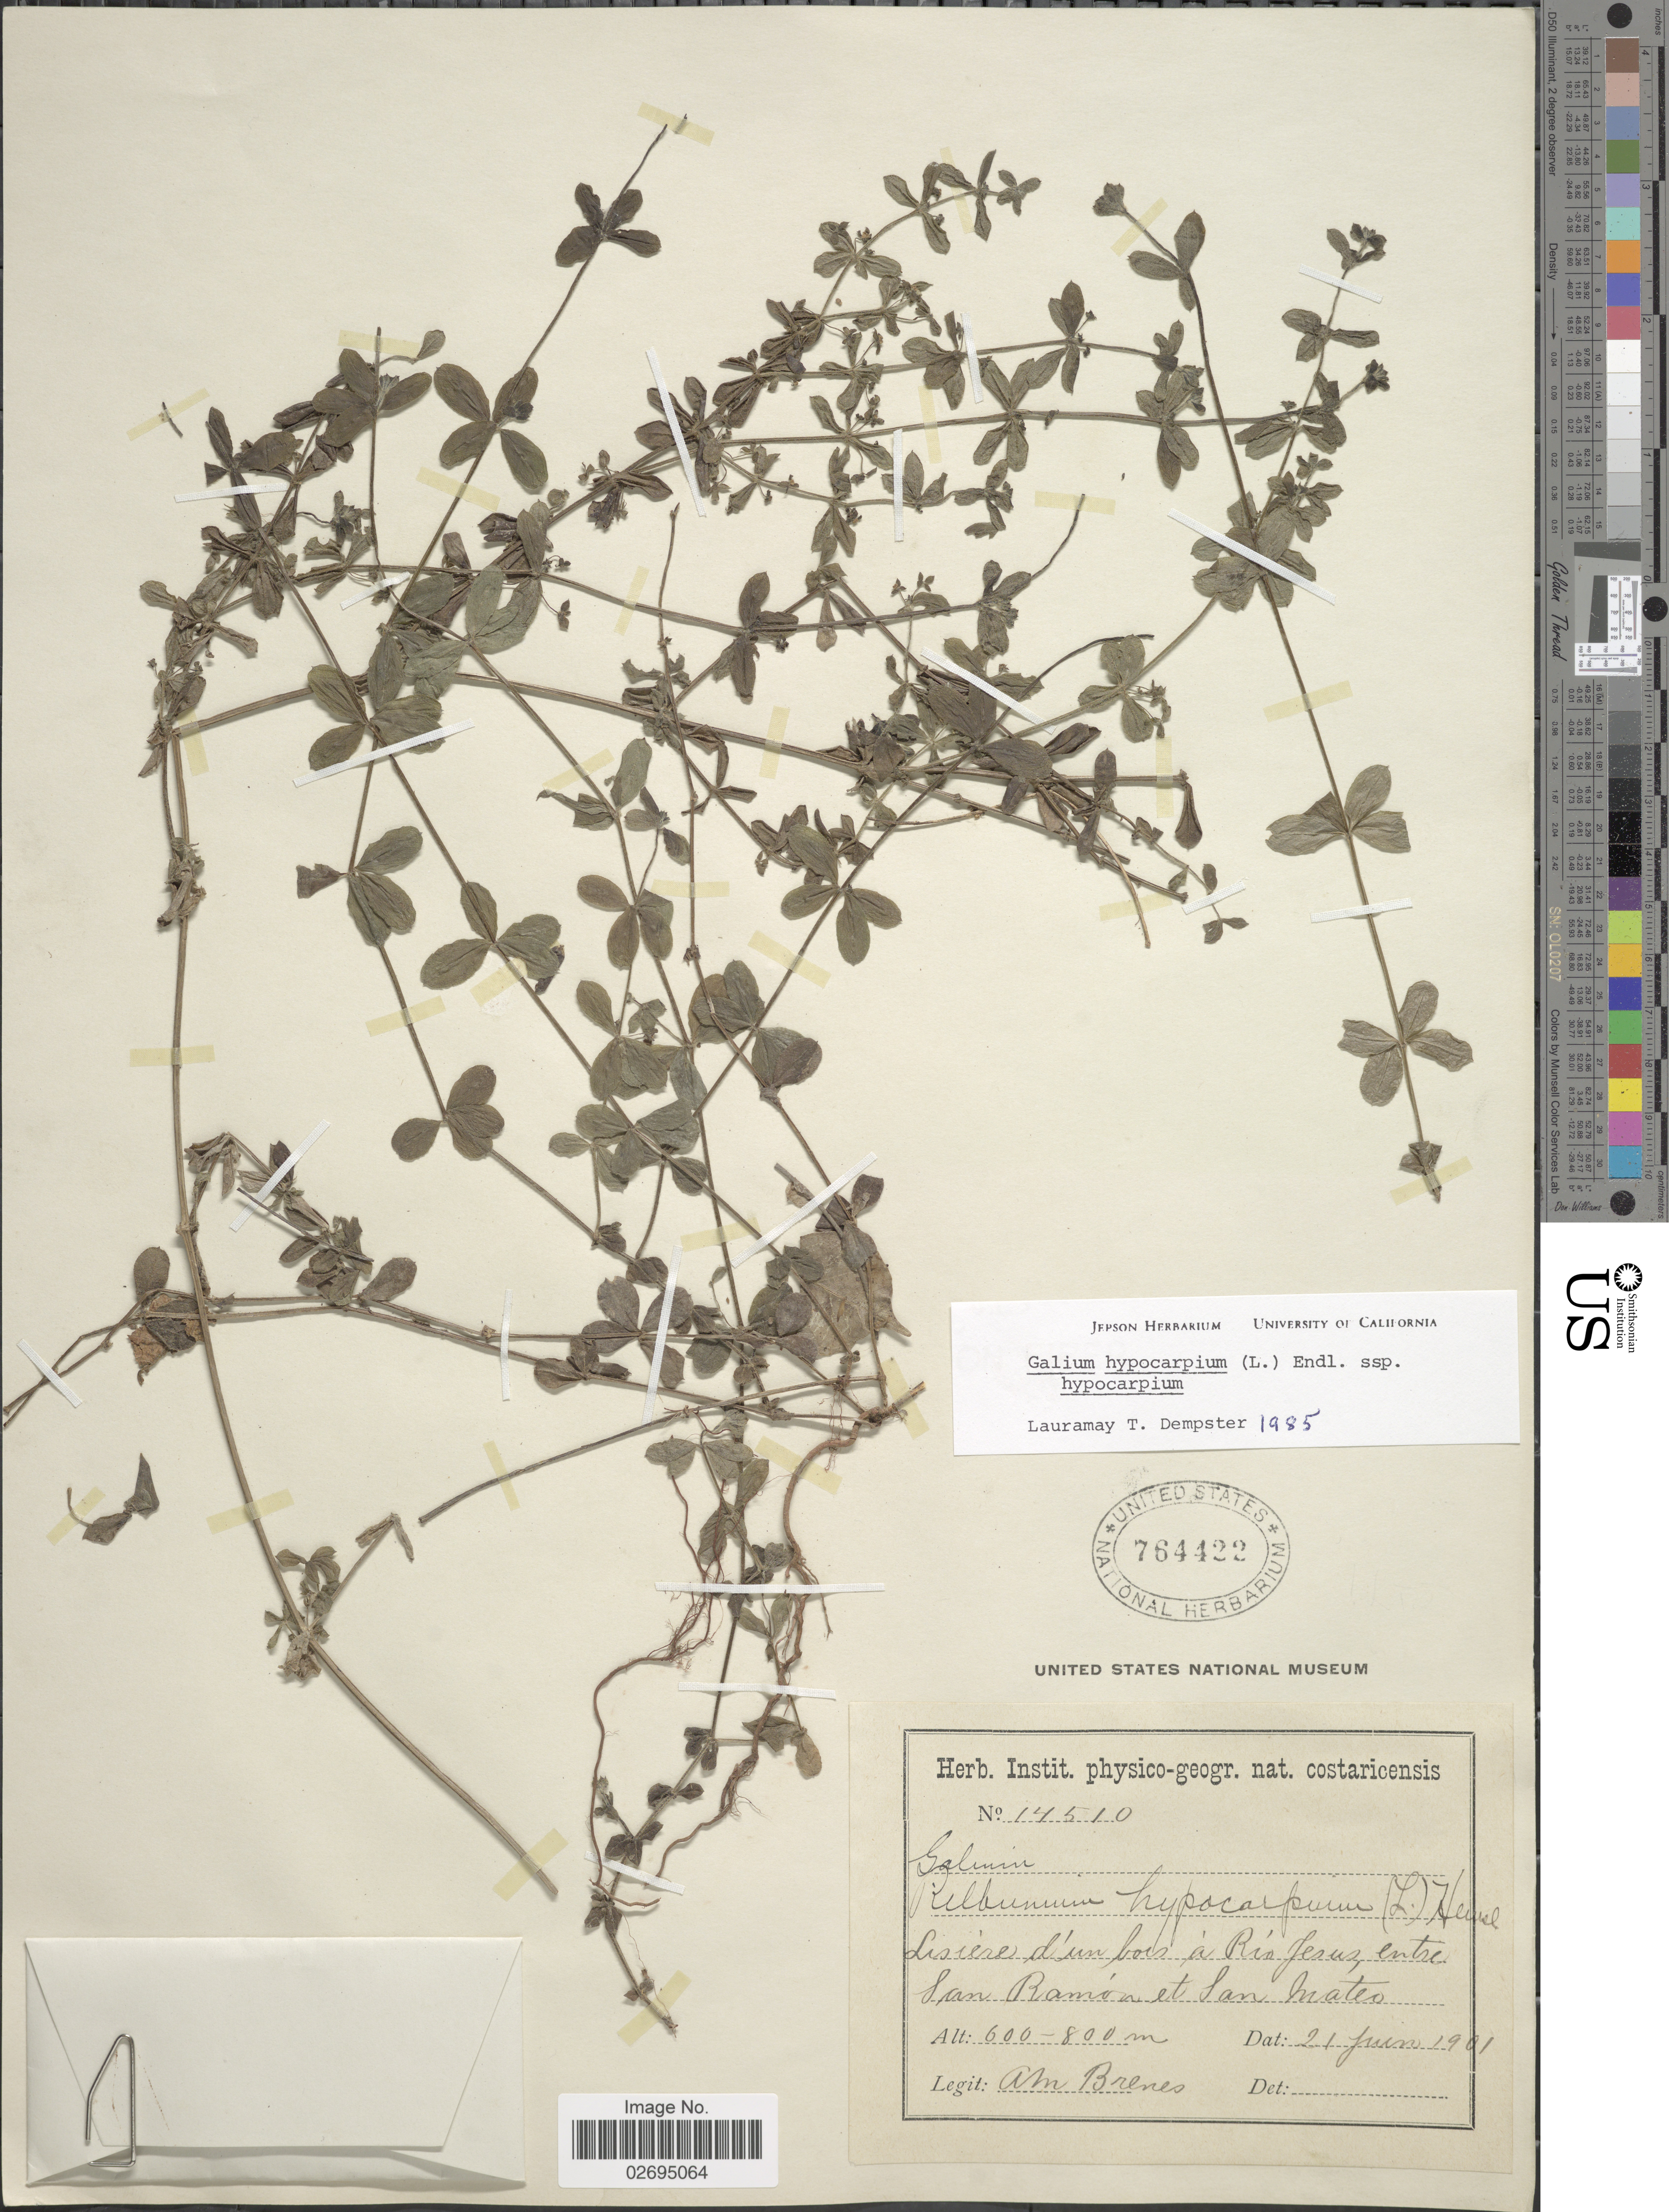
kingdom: Plantae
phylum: Tracheophyta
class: Magnoliopsida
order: Gentianales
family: Rubiaceae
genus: Galium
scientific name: Galium hypocarpium subsp. hypocarpium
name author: (L.) Endl. ex Griseb.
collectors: A. Brenes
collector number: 14510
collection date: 1901-06-21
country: Costa Rica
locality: Lisiere d'un bois à Río Jesus, entre San Ramon et San Mateo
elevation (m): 600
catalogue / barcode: US 764422